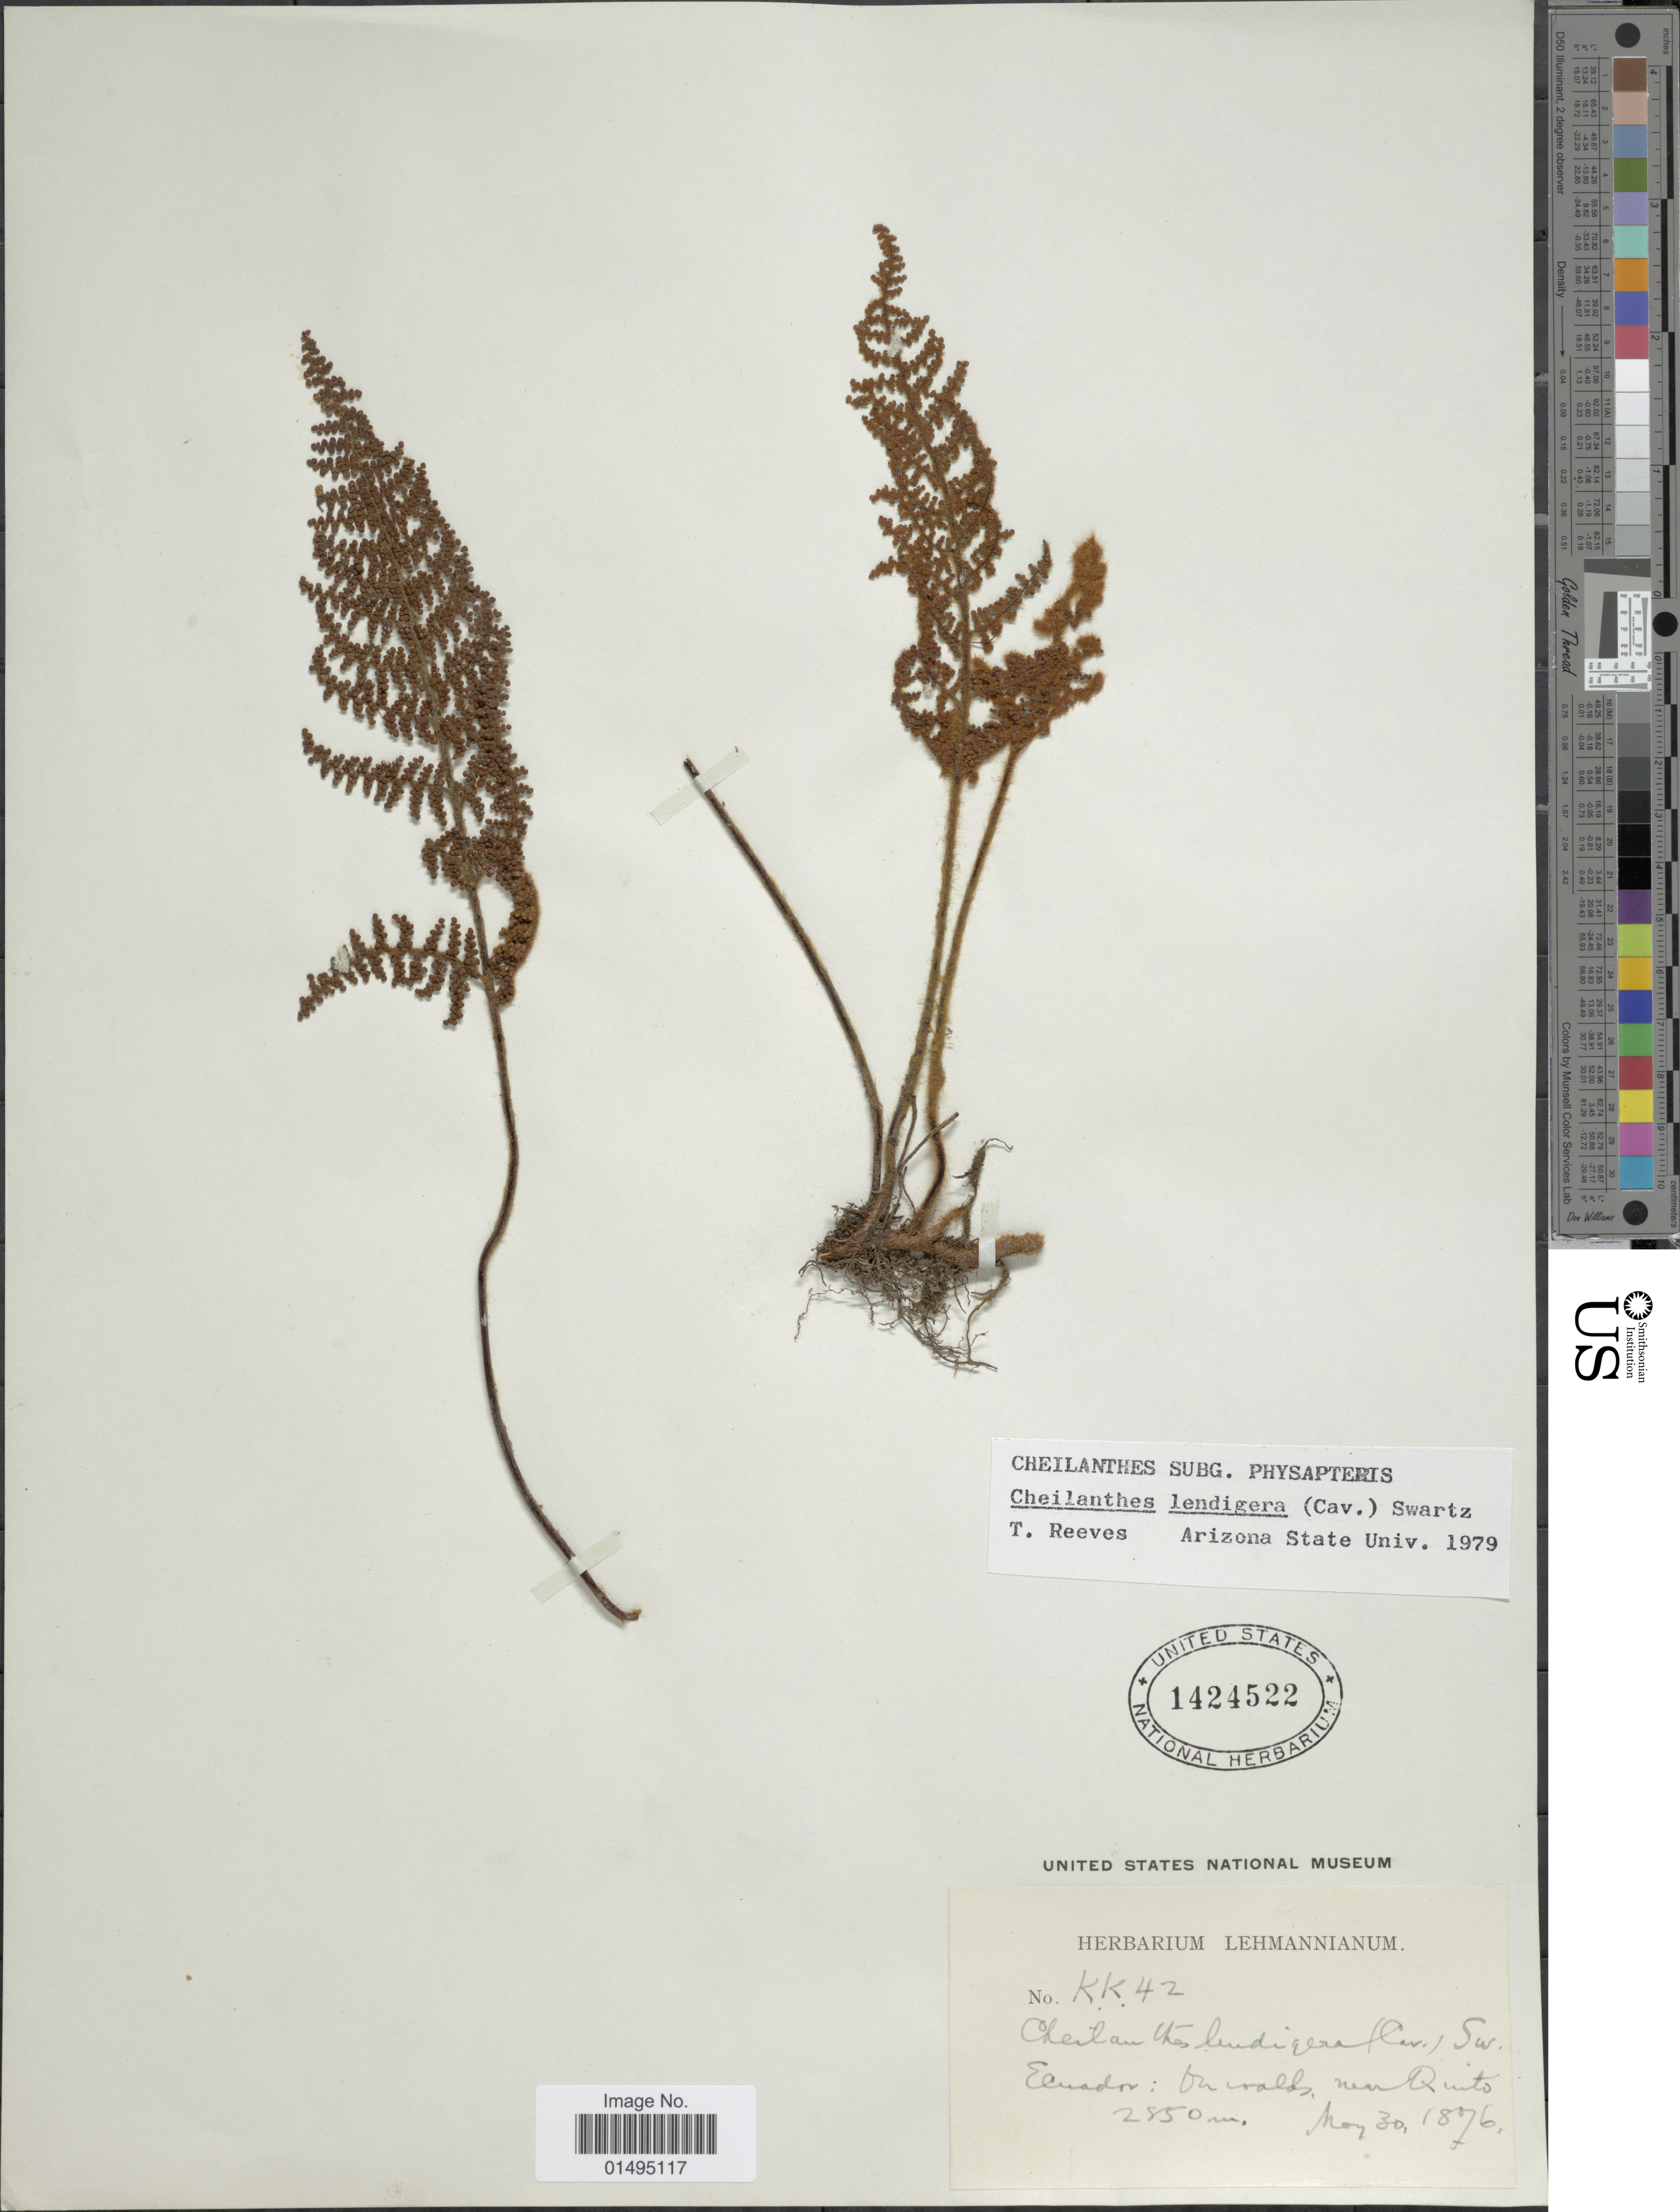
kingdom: Plantae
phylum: Tracheophyta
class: Polypodiopsida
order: Polypodiales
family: Pteridaceae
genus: Myriopteris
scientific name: Myriopteris lendigera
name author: (Cav.) J. Sm.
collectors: ex herb. Lehmannianum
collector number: KK42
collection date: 1876-05-30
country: Ecuador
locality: Ecuador: on walls near Quito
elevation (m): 2550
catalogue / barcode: US 1424522